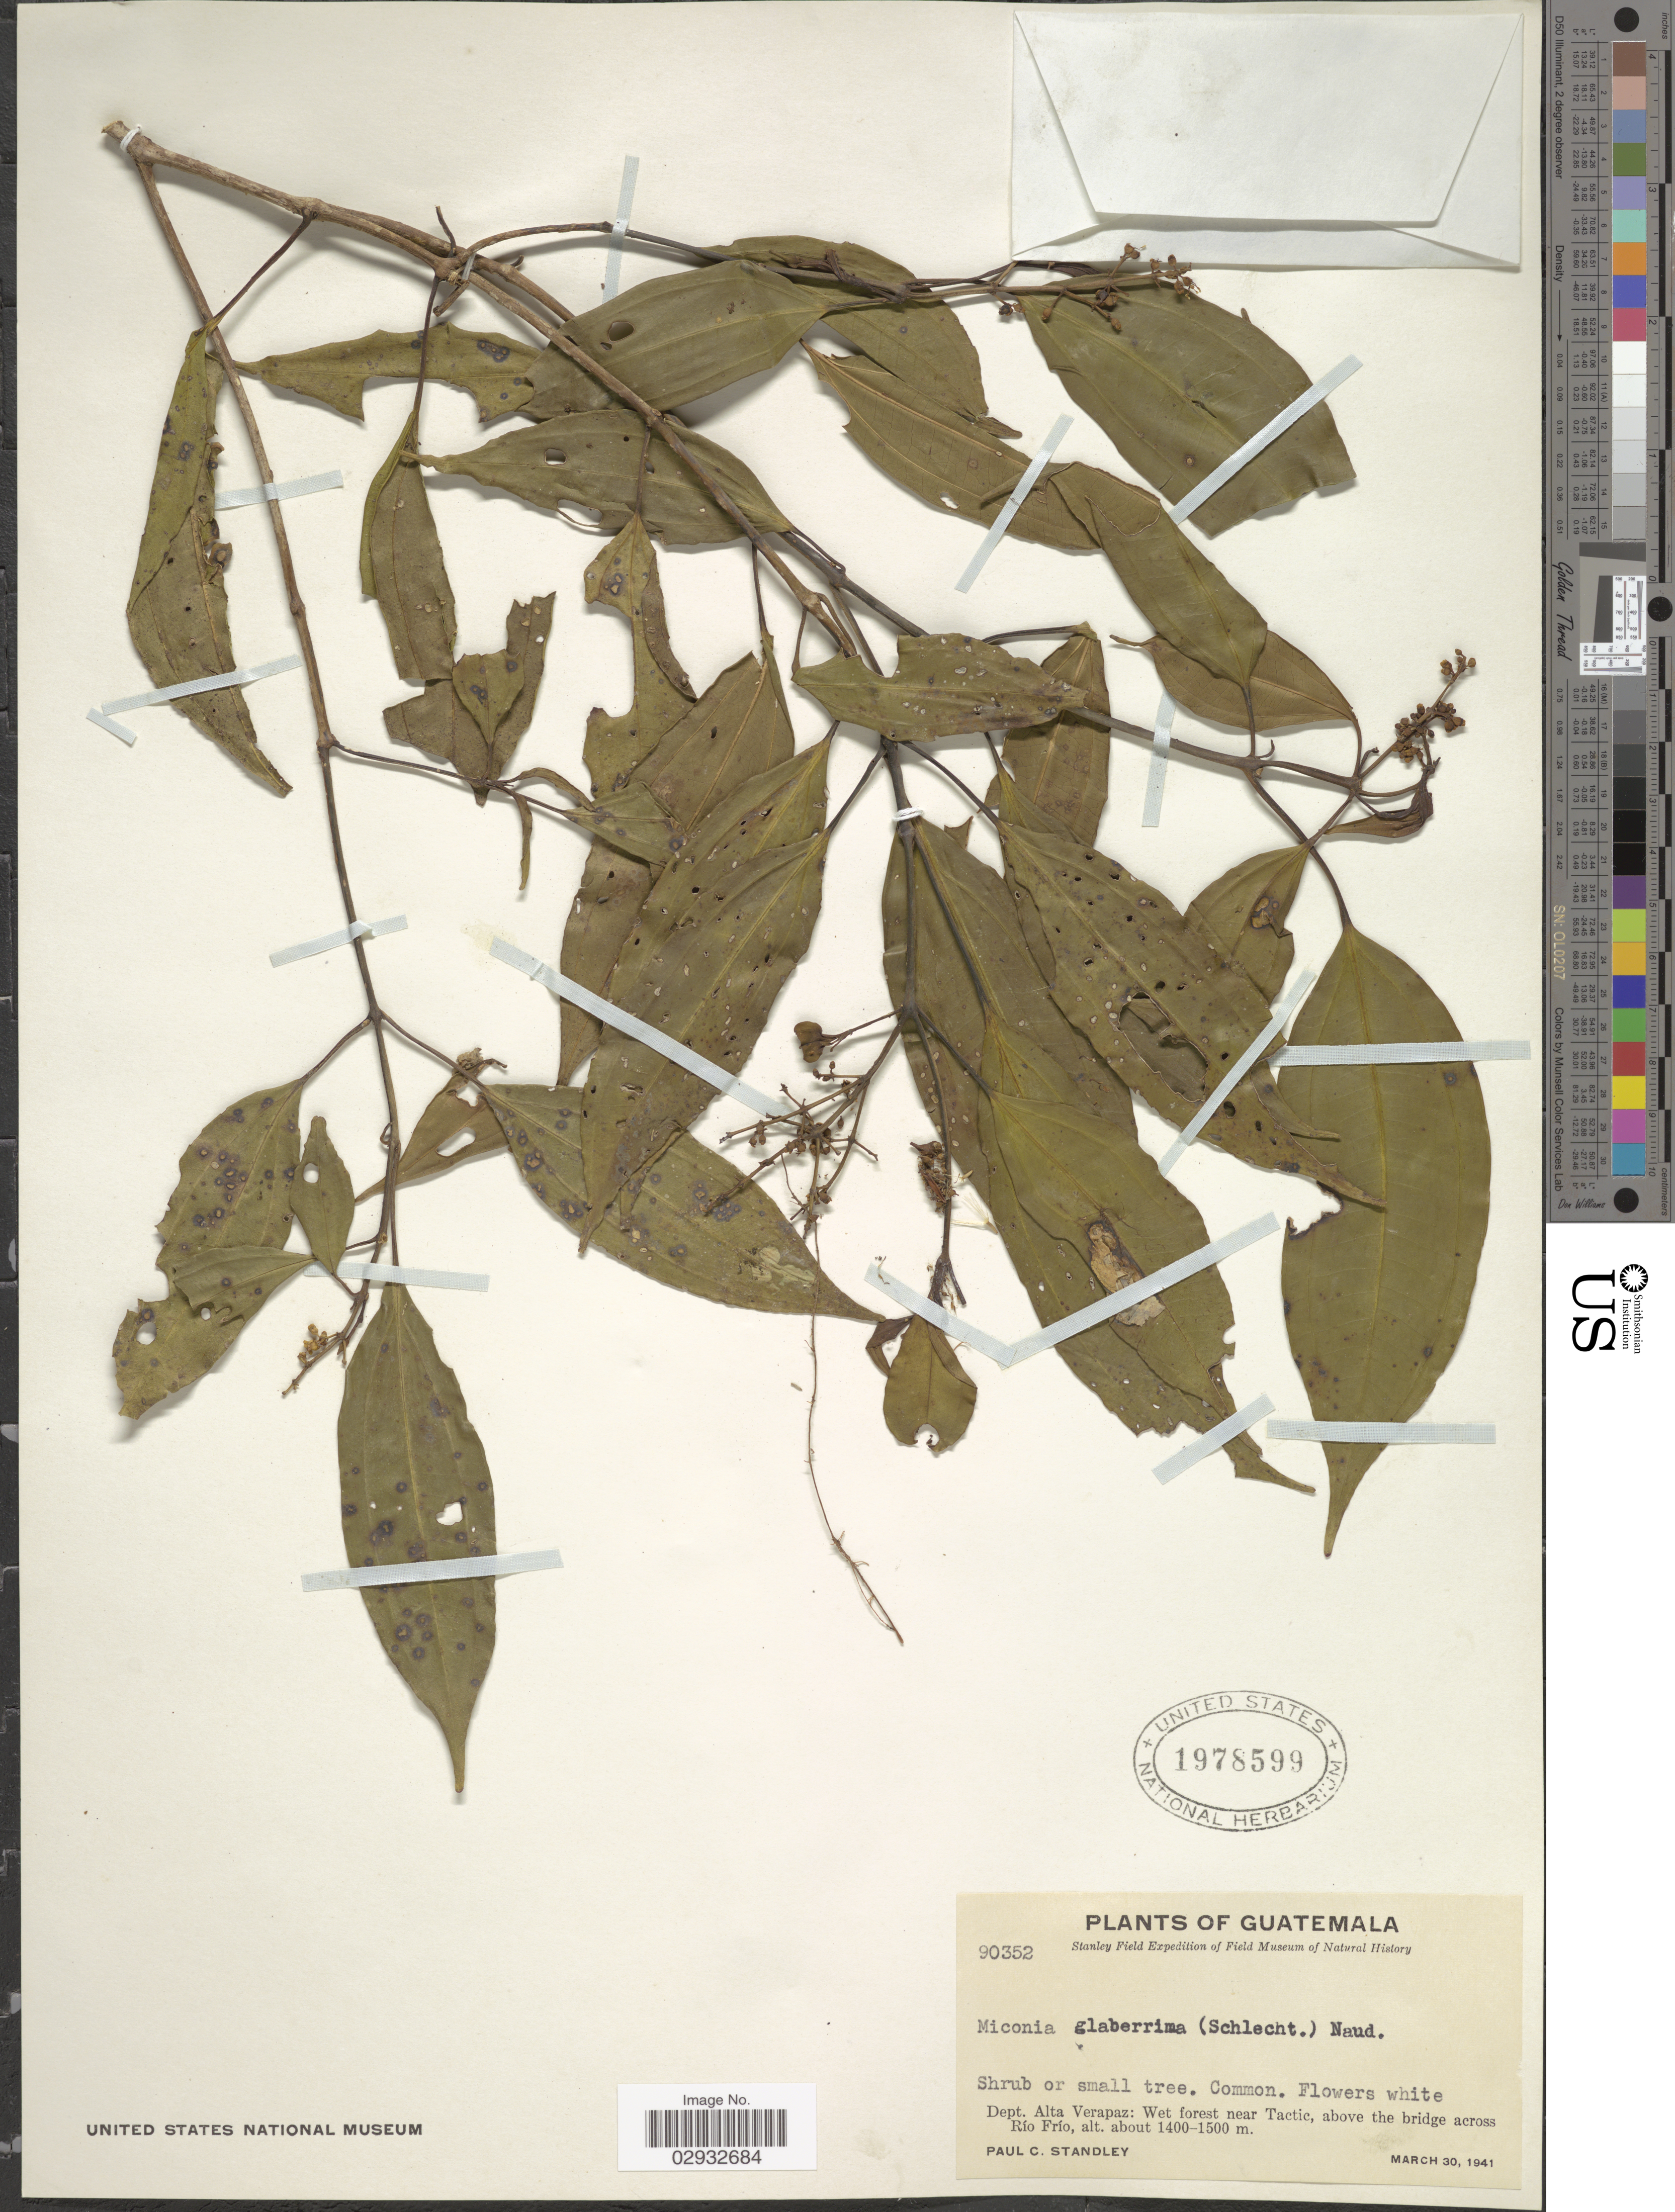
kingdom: Plantae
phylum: Tracheophyta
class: Magnoliopsida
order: Myrtales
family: Melastomataceae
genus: Miconia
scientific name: Miconia glaberrima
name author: (Schltdl.) Naudin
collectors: P. C. Standley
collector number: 90352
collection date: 1941-03-30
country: Guatemala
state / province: Alta Verapaz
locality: Dept. Alta Verapaz: Wet forest near Tactic, above the bridge across Río Frío.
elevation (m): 1400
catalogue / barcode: US 1978599